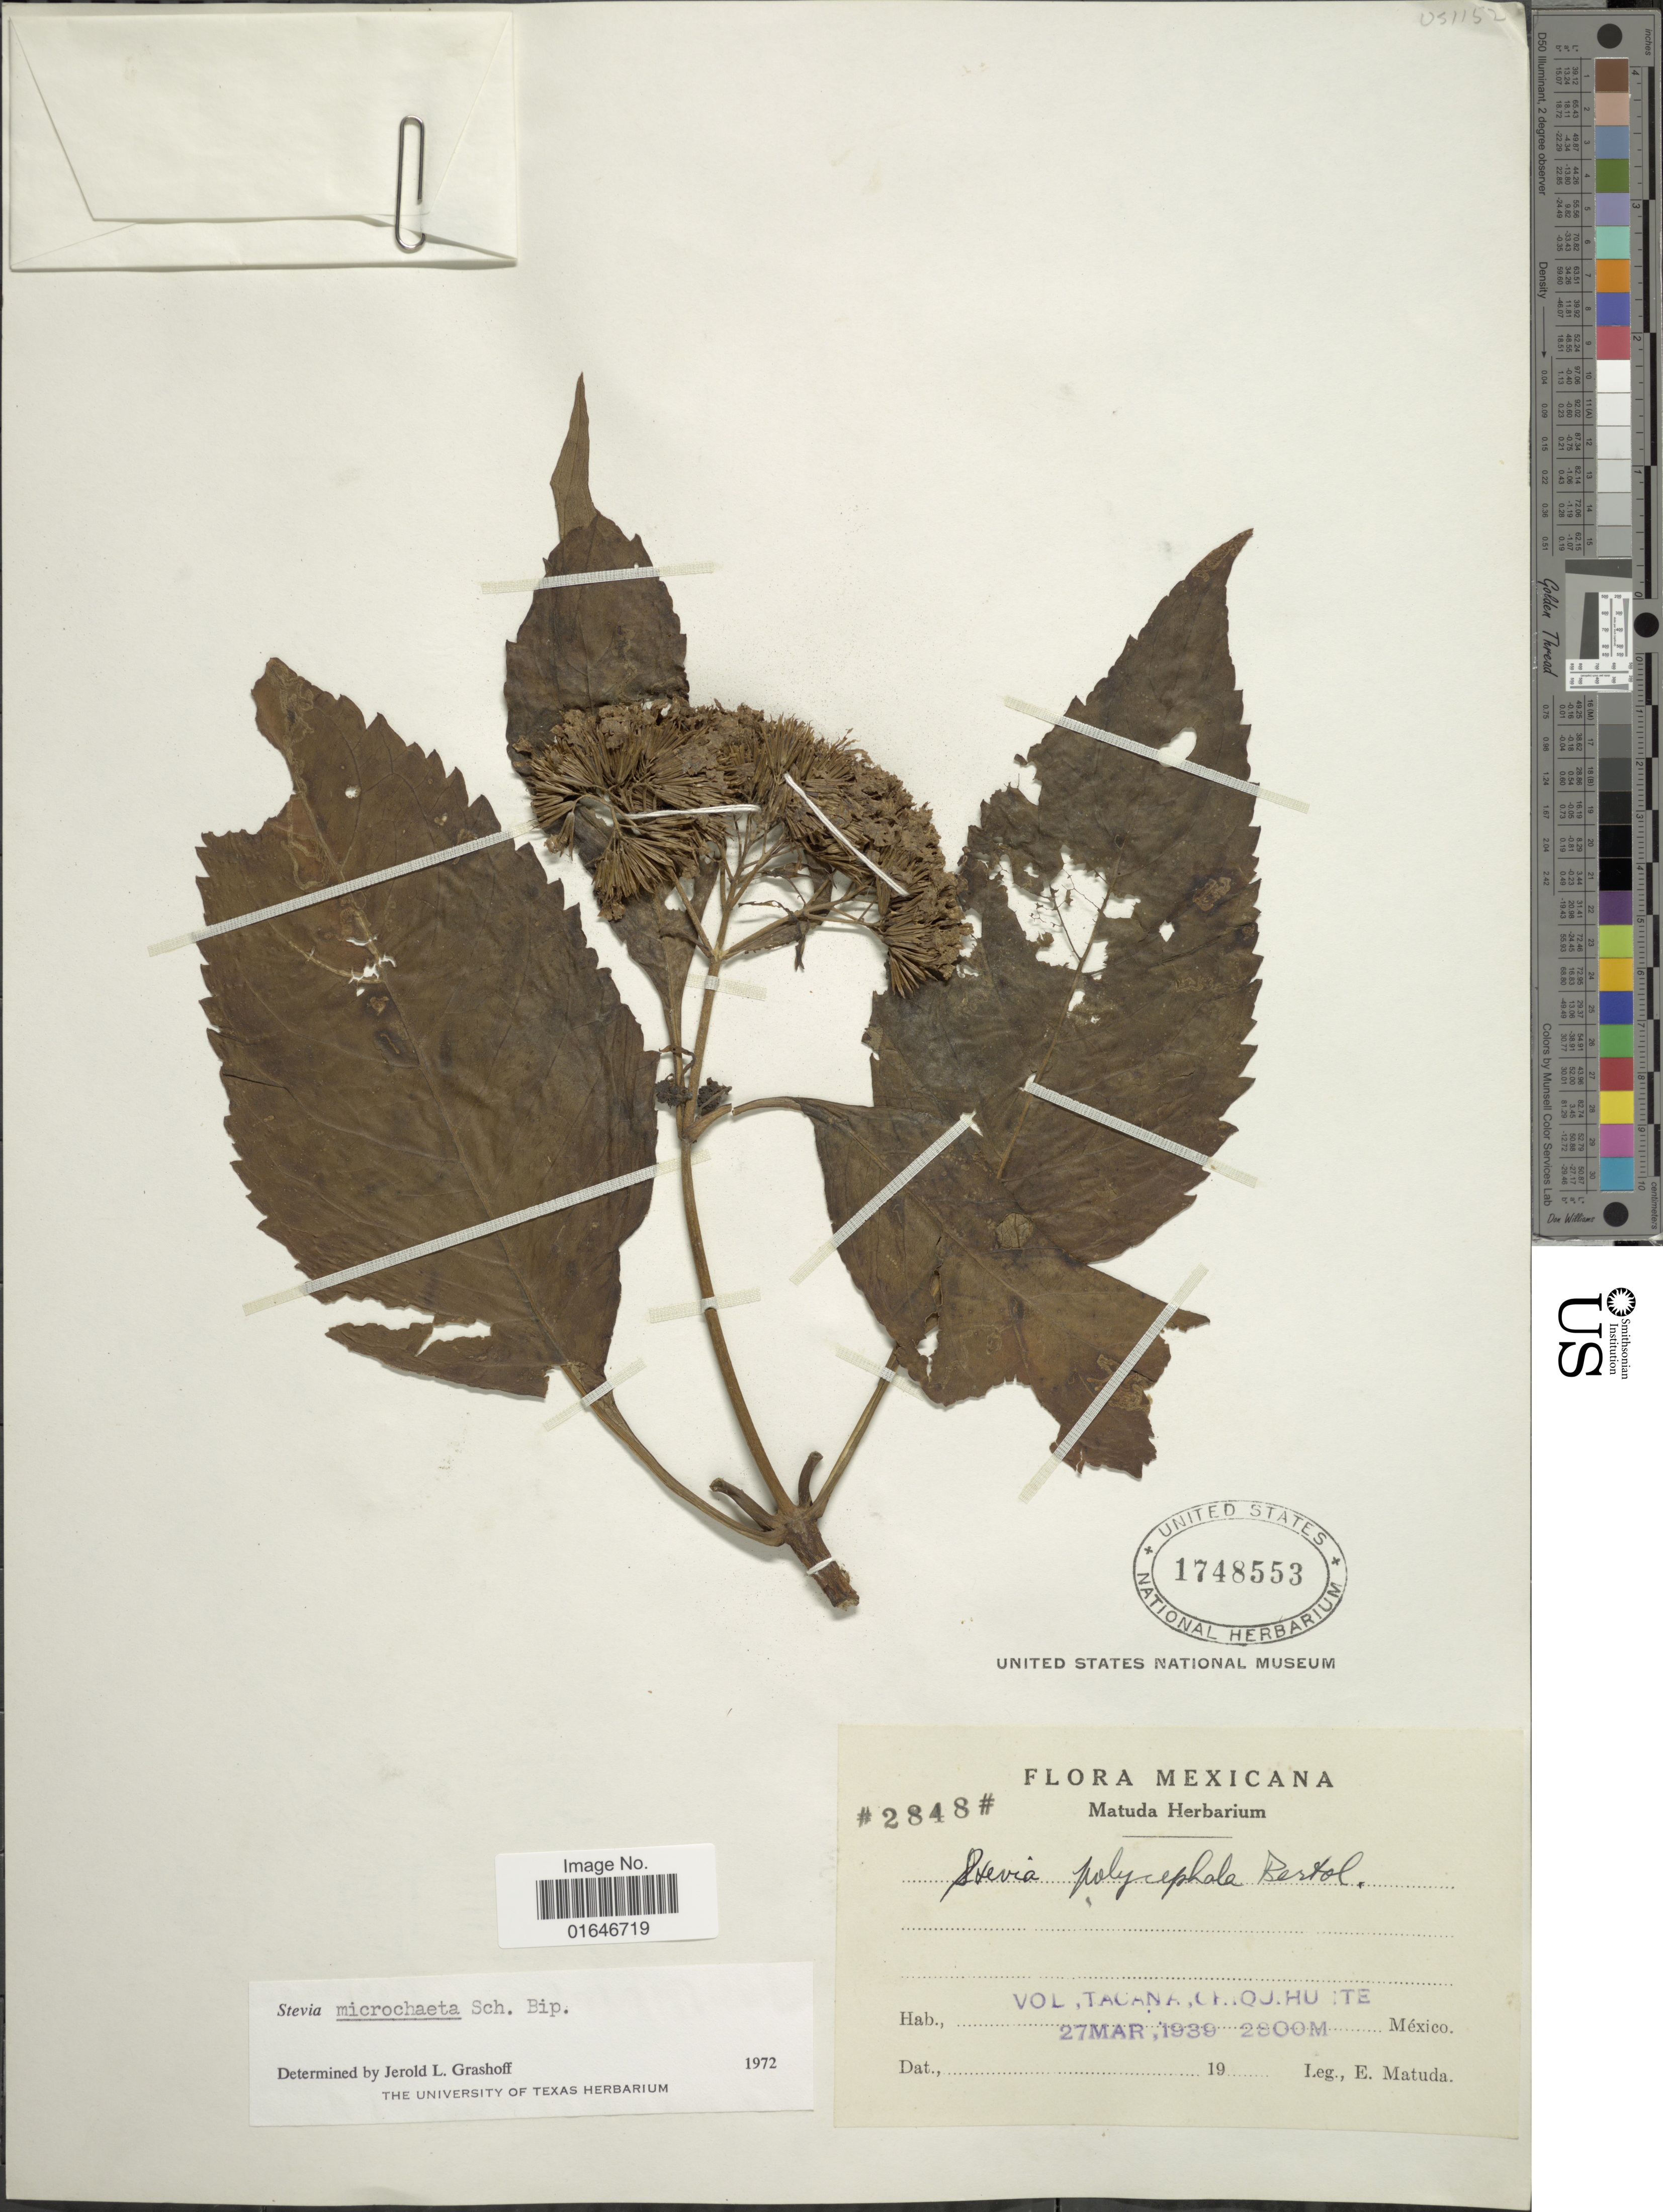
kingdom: Plantae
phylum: Tracheophyta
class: Magnoliopsida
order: Asterales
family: Asteraceae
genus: Stevia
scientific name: Stevia microchaeta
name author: Sch. Bip.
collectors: E. Matuda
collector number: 2848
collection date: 1939-03-27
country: Mexico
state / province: Chiapas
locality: Vol. Tacana, Chiquihuite.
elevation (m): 2800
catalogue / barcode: US 1748553